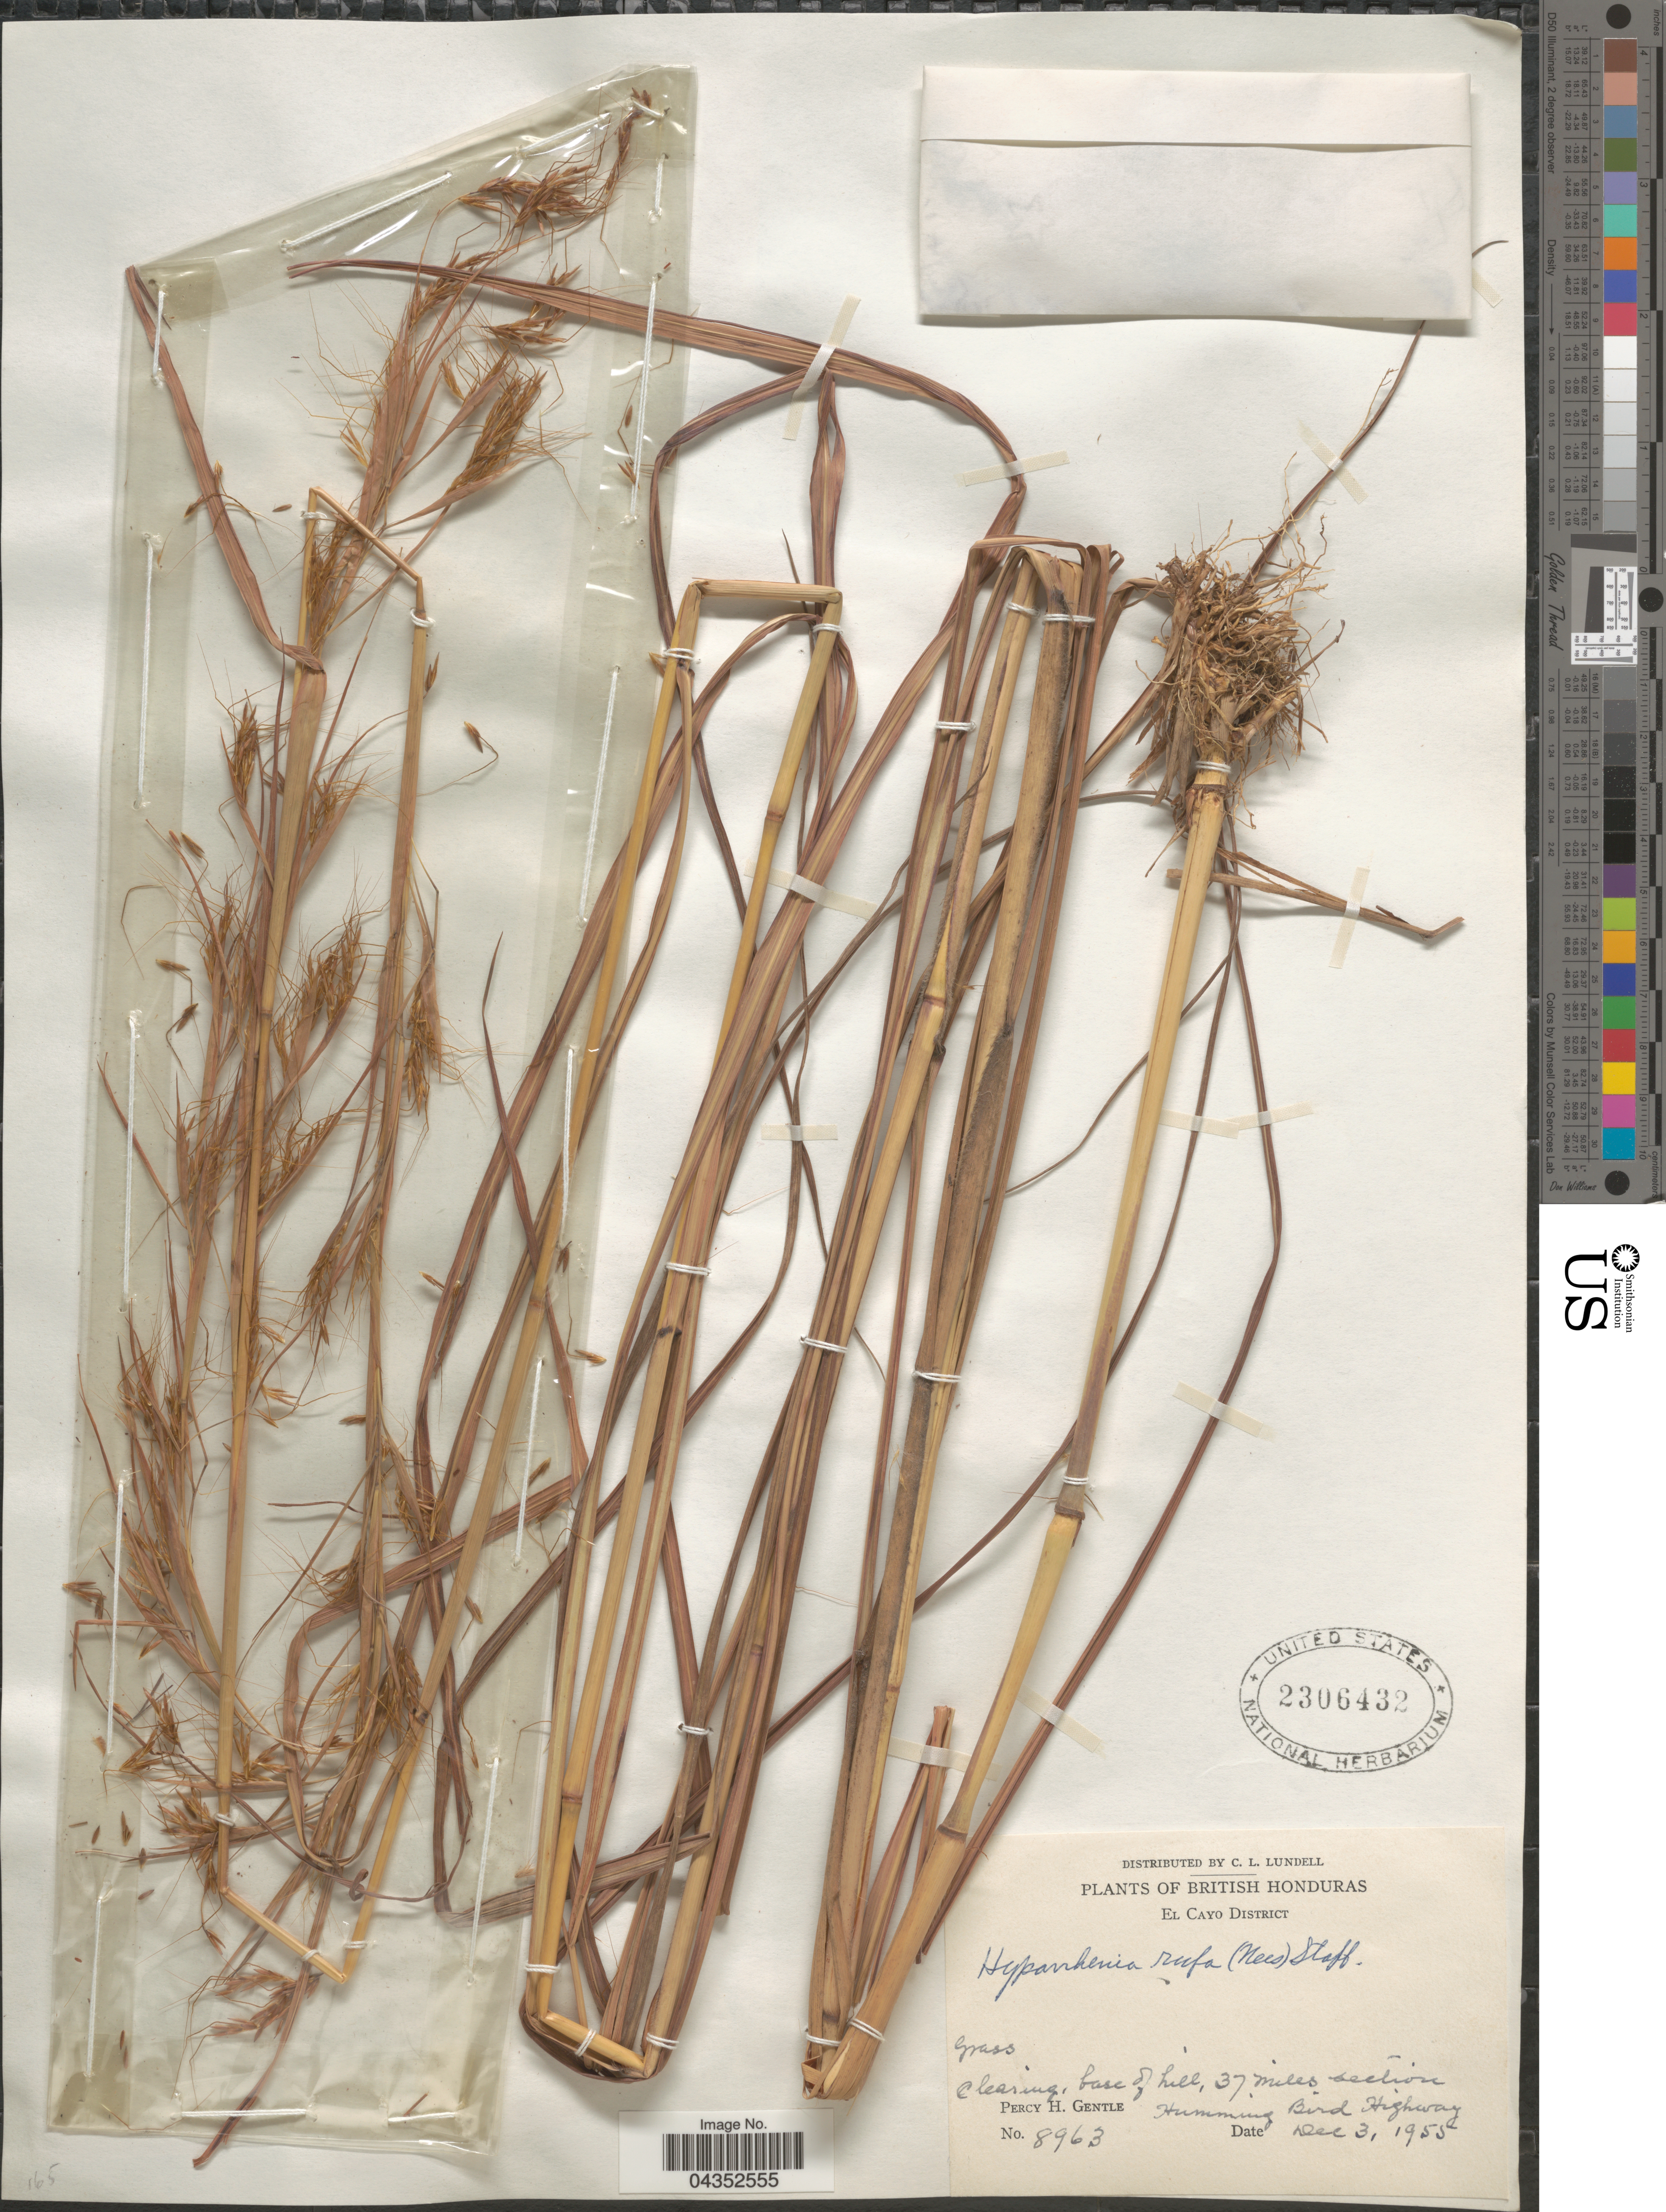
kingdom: Plantae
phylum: Tracheophyta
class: Liliopsida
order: Poales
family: Poaceae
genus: Hyparrhenia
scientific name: Hyparrhenia rufa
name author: (Nees) Stapf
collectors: P. H. Gentle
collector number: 8963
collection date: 1955-12-03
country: Belize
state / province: Cayo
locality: British Honduras. El Cayo District. Clearing, base of hill, 37 miles section. Humming Bird Highway.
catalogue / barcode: US 2306432